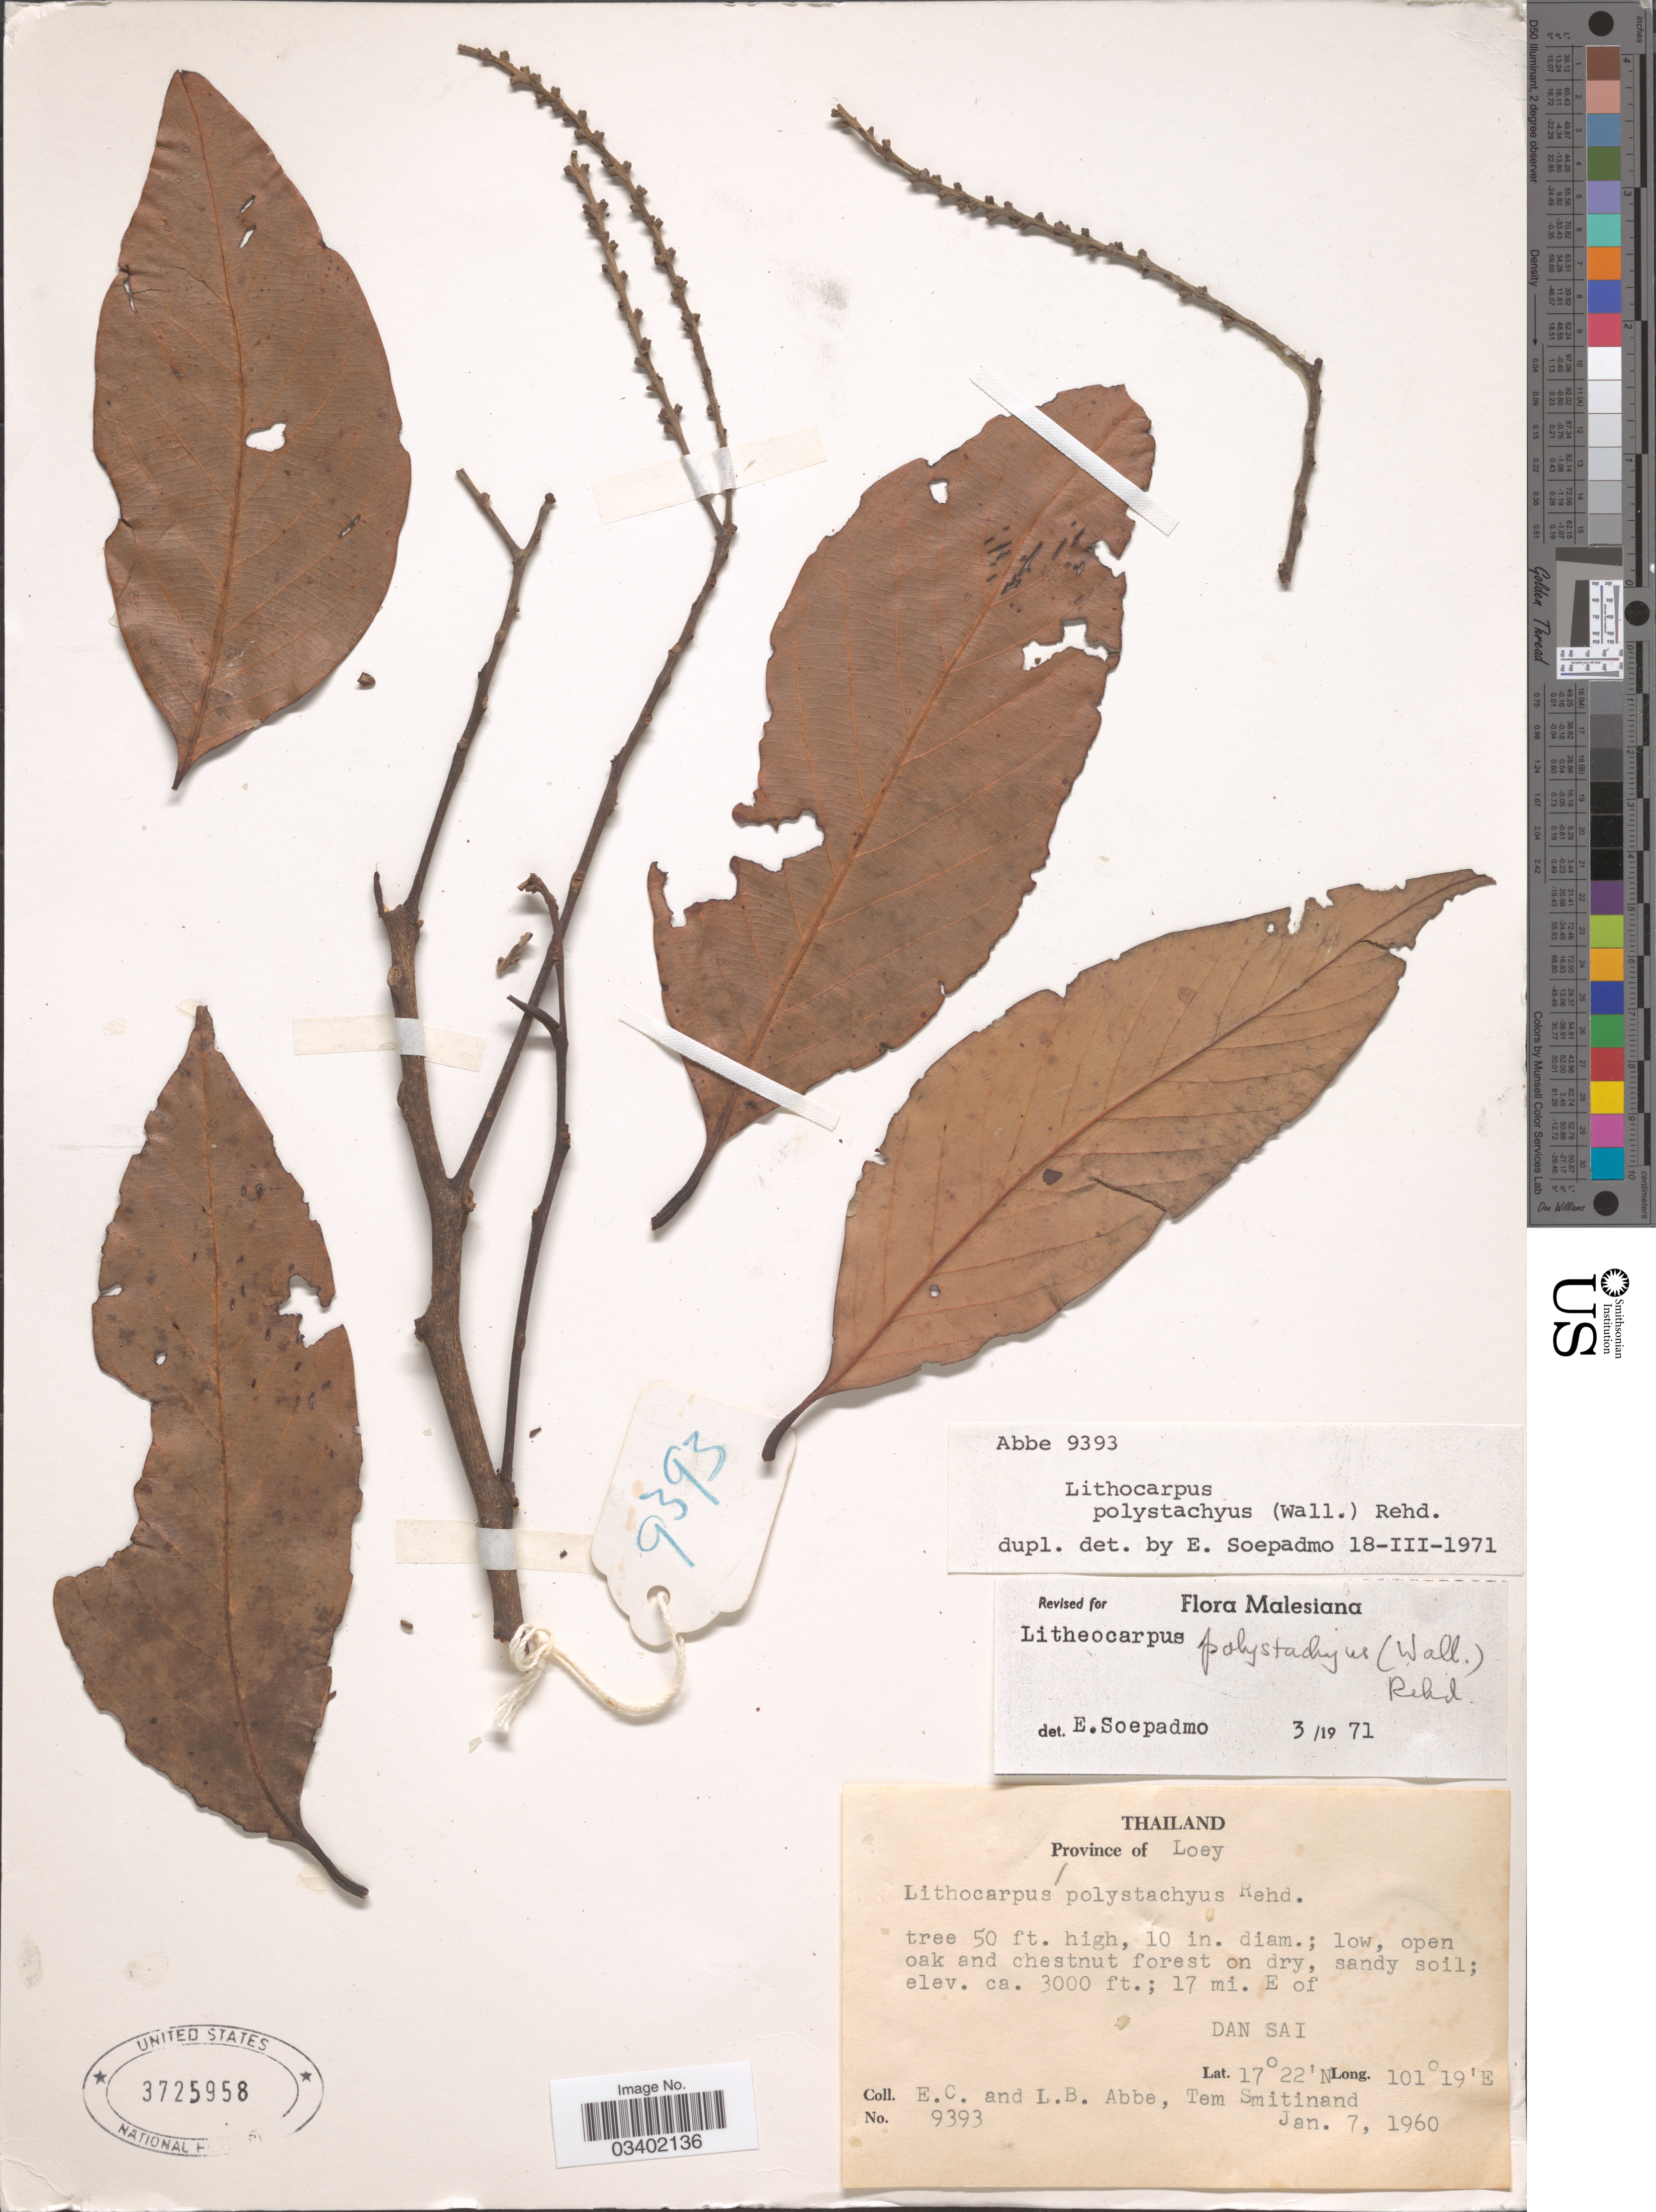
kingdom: Plantae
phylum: Tracheophyta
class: Magnoliopsida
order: Fagales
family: Fagaceae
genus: Lithocarpus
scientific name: Lithocarpus polystachyus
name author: (Wall. ex A. DC.) Rehder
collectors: E. C. Abbe, L. B. Abbe & T. Smitinand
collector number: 9393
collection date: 1960-01-07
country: Thailand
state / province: Loei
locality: Province of Loey. 17 mi. E of Dan Sai.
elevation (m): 914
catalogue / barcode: US 3725958